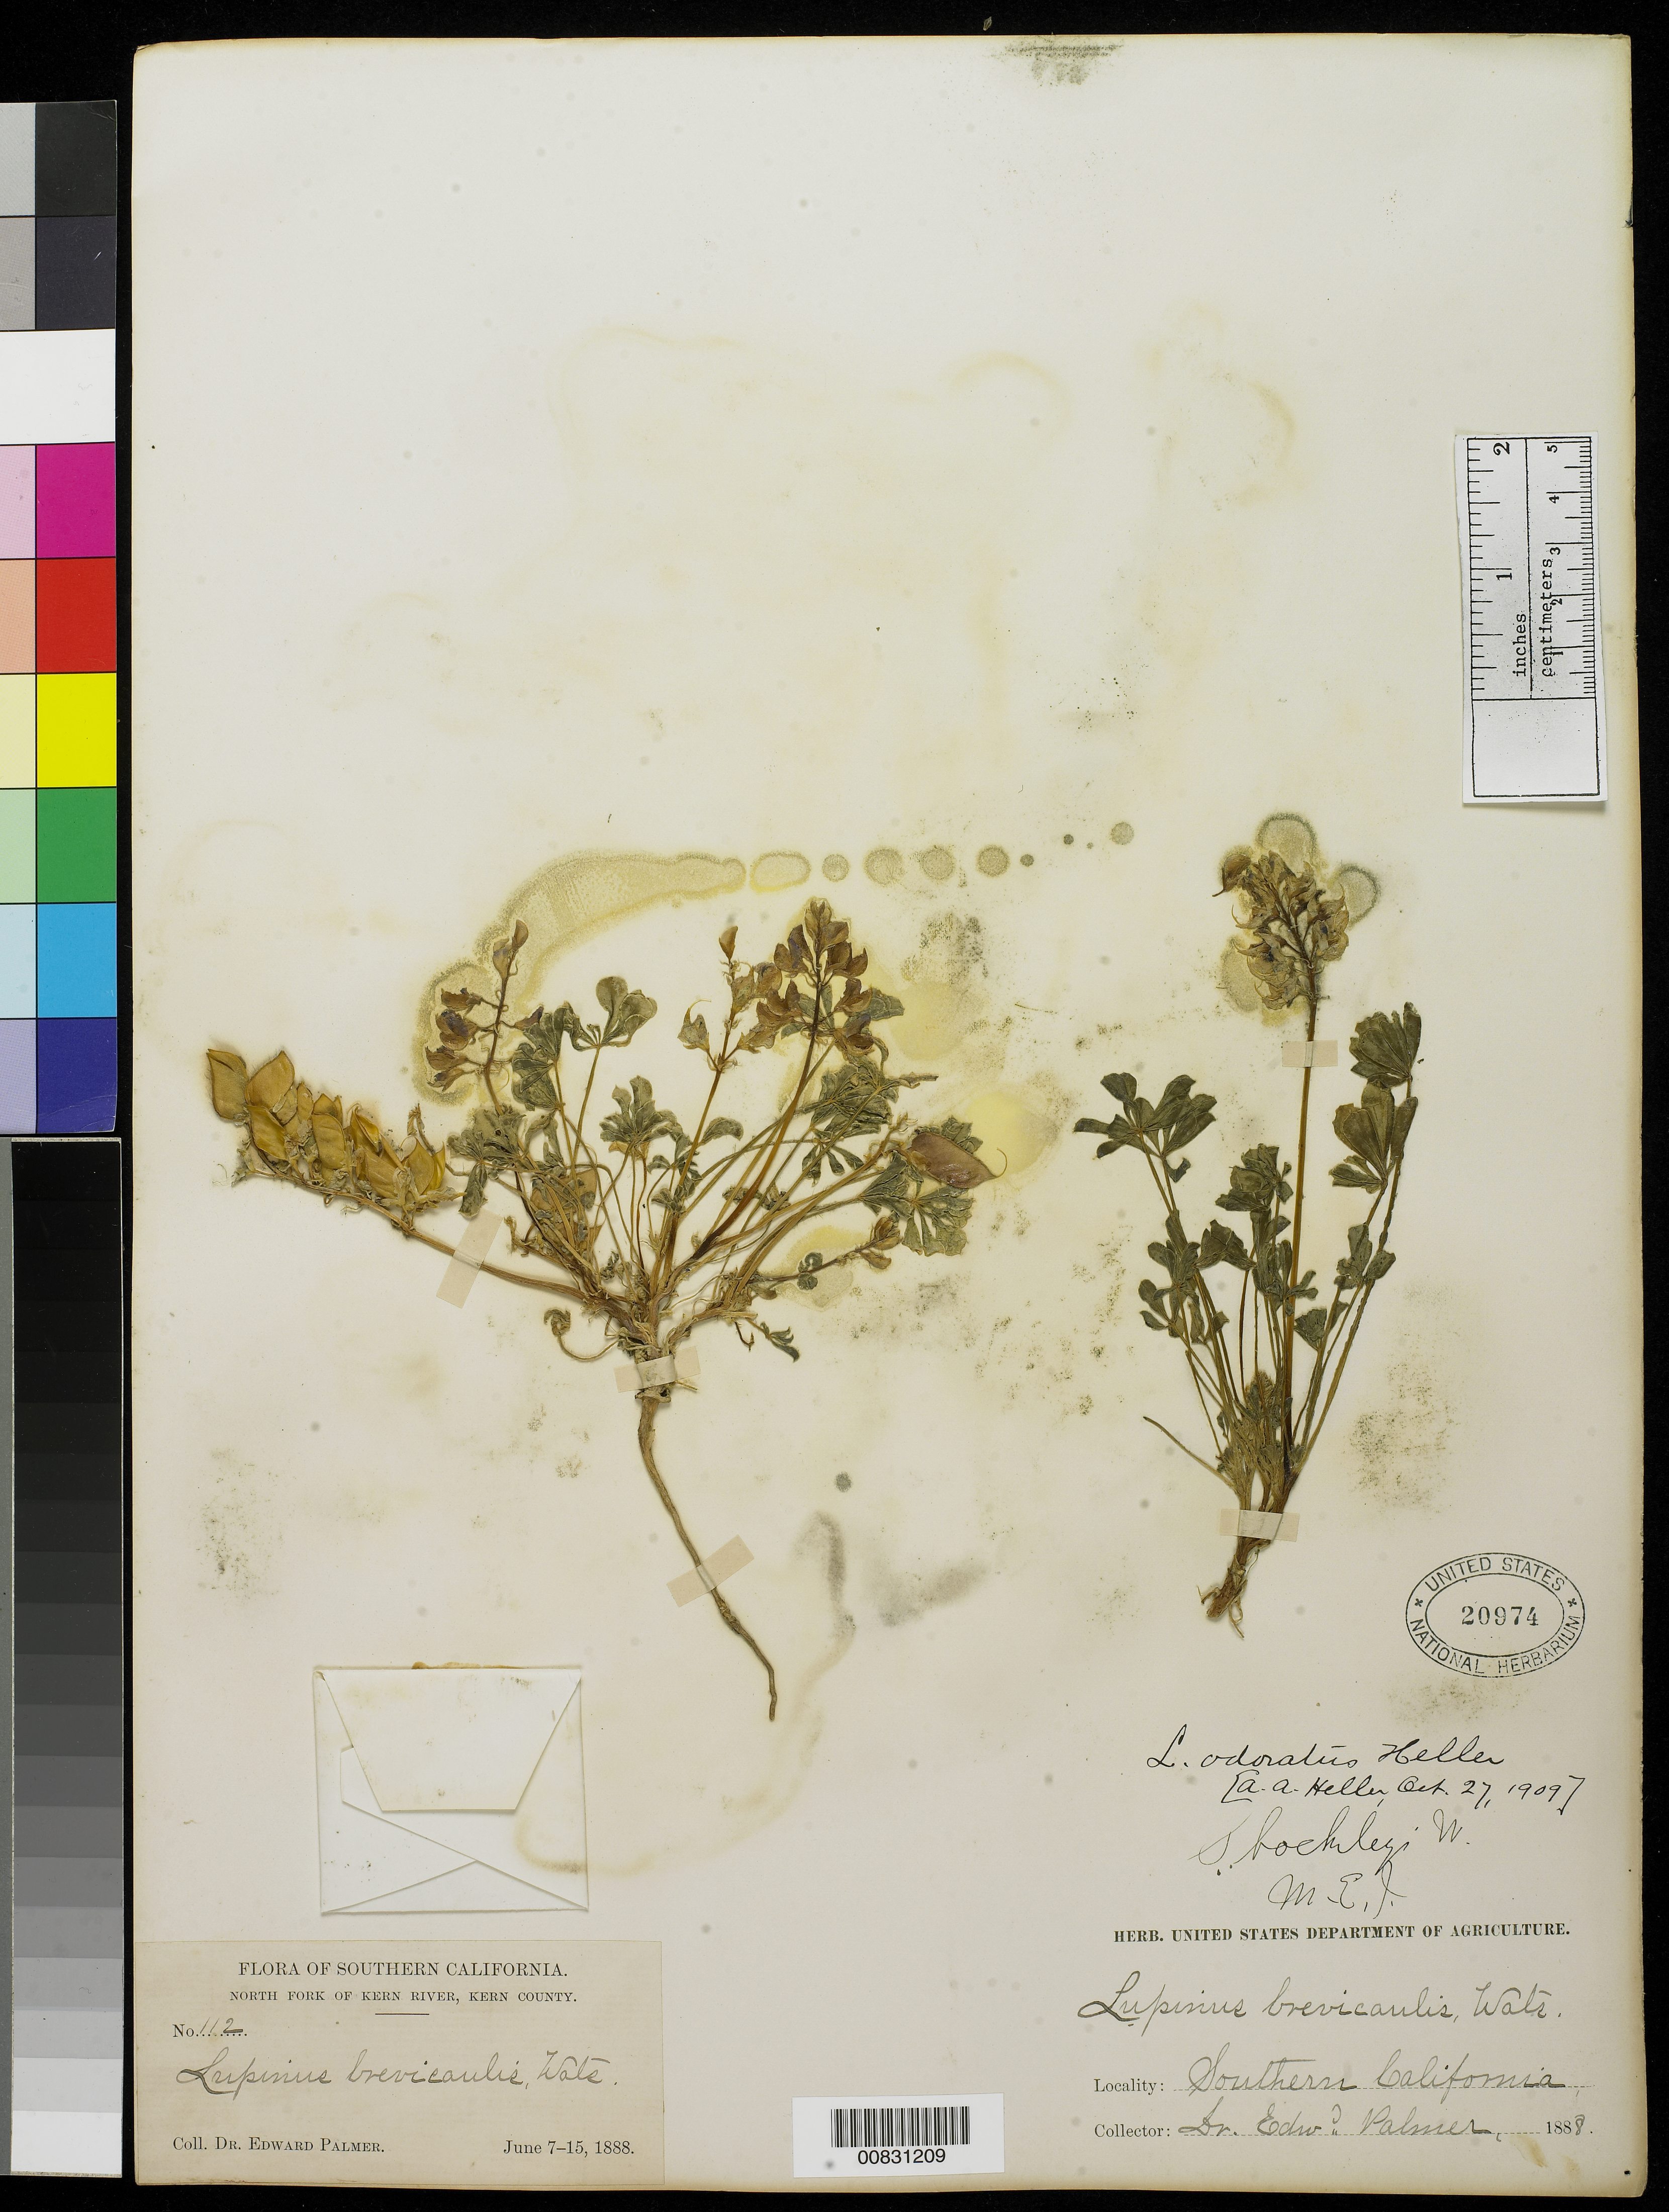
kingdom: Plantae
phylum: Tracheophyta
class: Magnoliopsida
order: Fabales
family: Fabaceae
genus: Lupinus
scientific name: Lupinus odoratus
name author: A. Heller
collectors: E. Palmer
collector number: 112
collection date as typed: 07 Jun 1888 to 15 Jun 1888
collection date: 1888-06-07/1888-06-15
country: United States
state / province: California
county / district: Kern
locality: North Fork of Kern River, Kern County, Southern California.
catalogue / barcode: US 20974